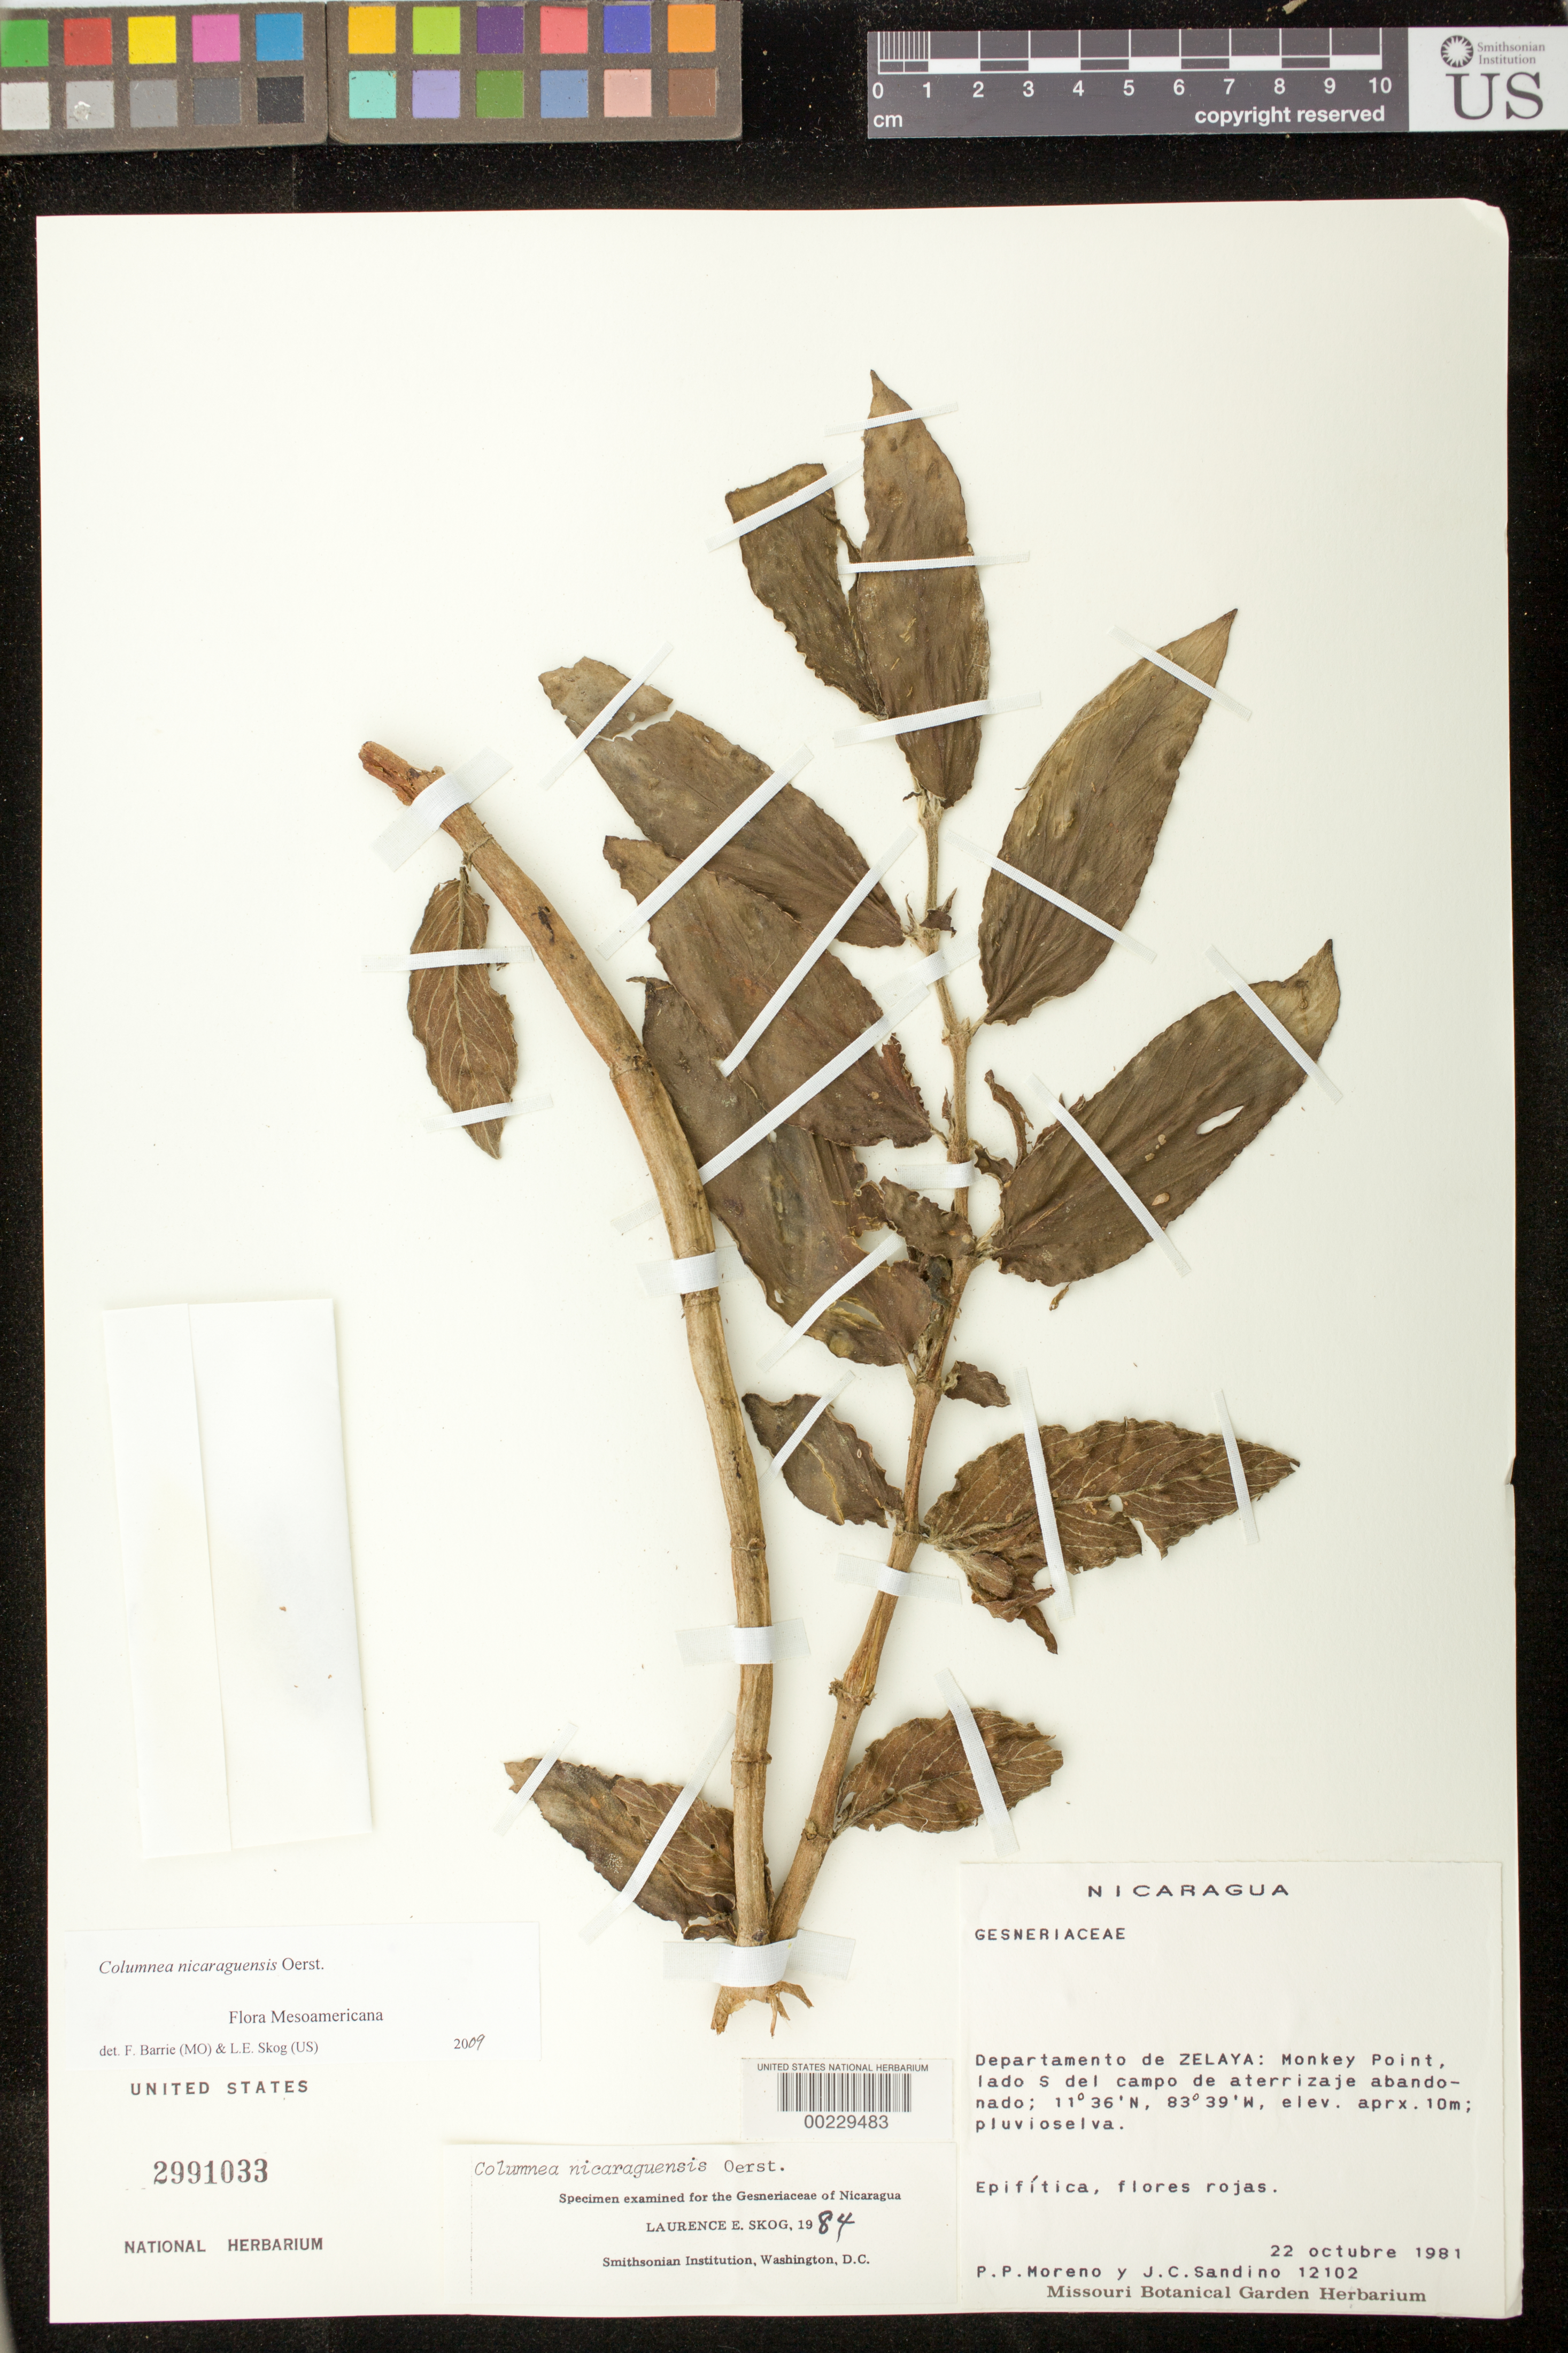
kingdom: Plantae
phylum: Tracheophyta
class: Magnoliopsida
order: Lamiales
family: Gesneriaceae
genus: Columnea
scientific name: Columnea nicaraguensis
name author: Oerst.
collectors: P. Moreno & J. Sandino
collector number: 12102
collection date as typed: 22 Oct 1981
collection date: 1981-10-22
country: Nicaragua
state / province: Atlántico Sur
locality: Monkey Point, side S of abandoned landing strip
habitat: Rainforest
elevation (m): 10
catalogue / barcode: US 2991033